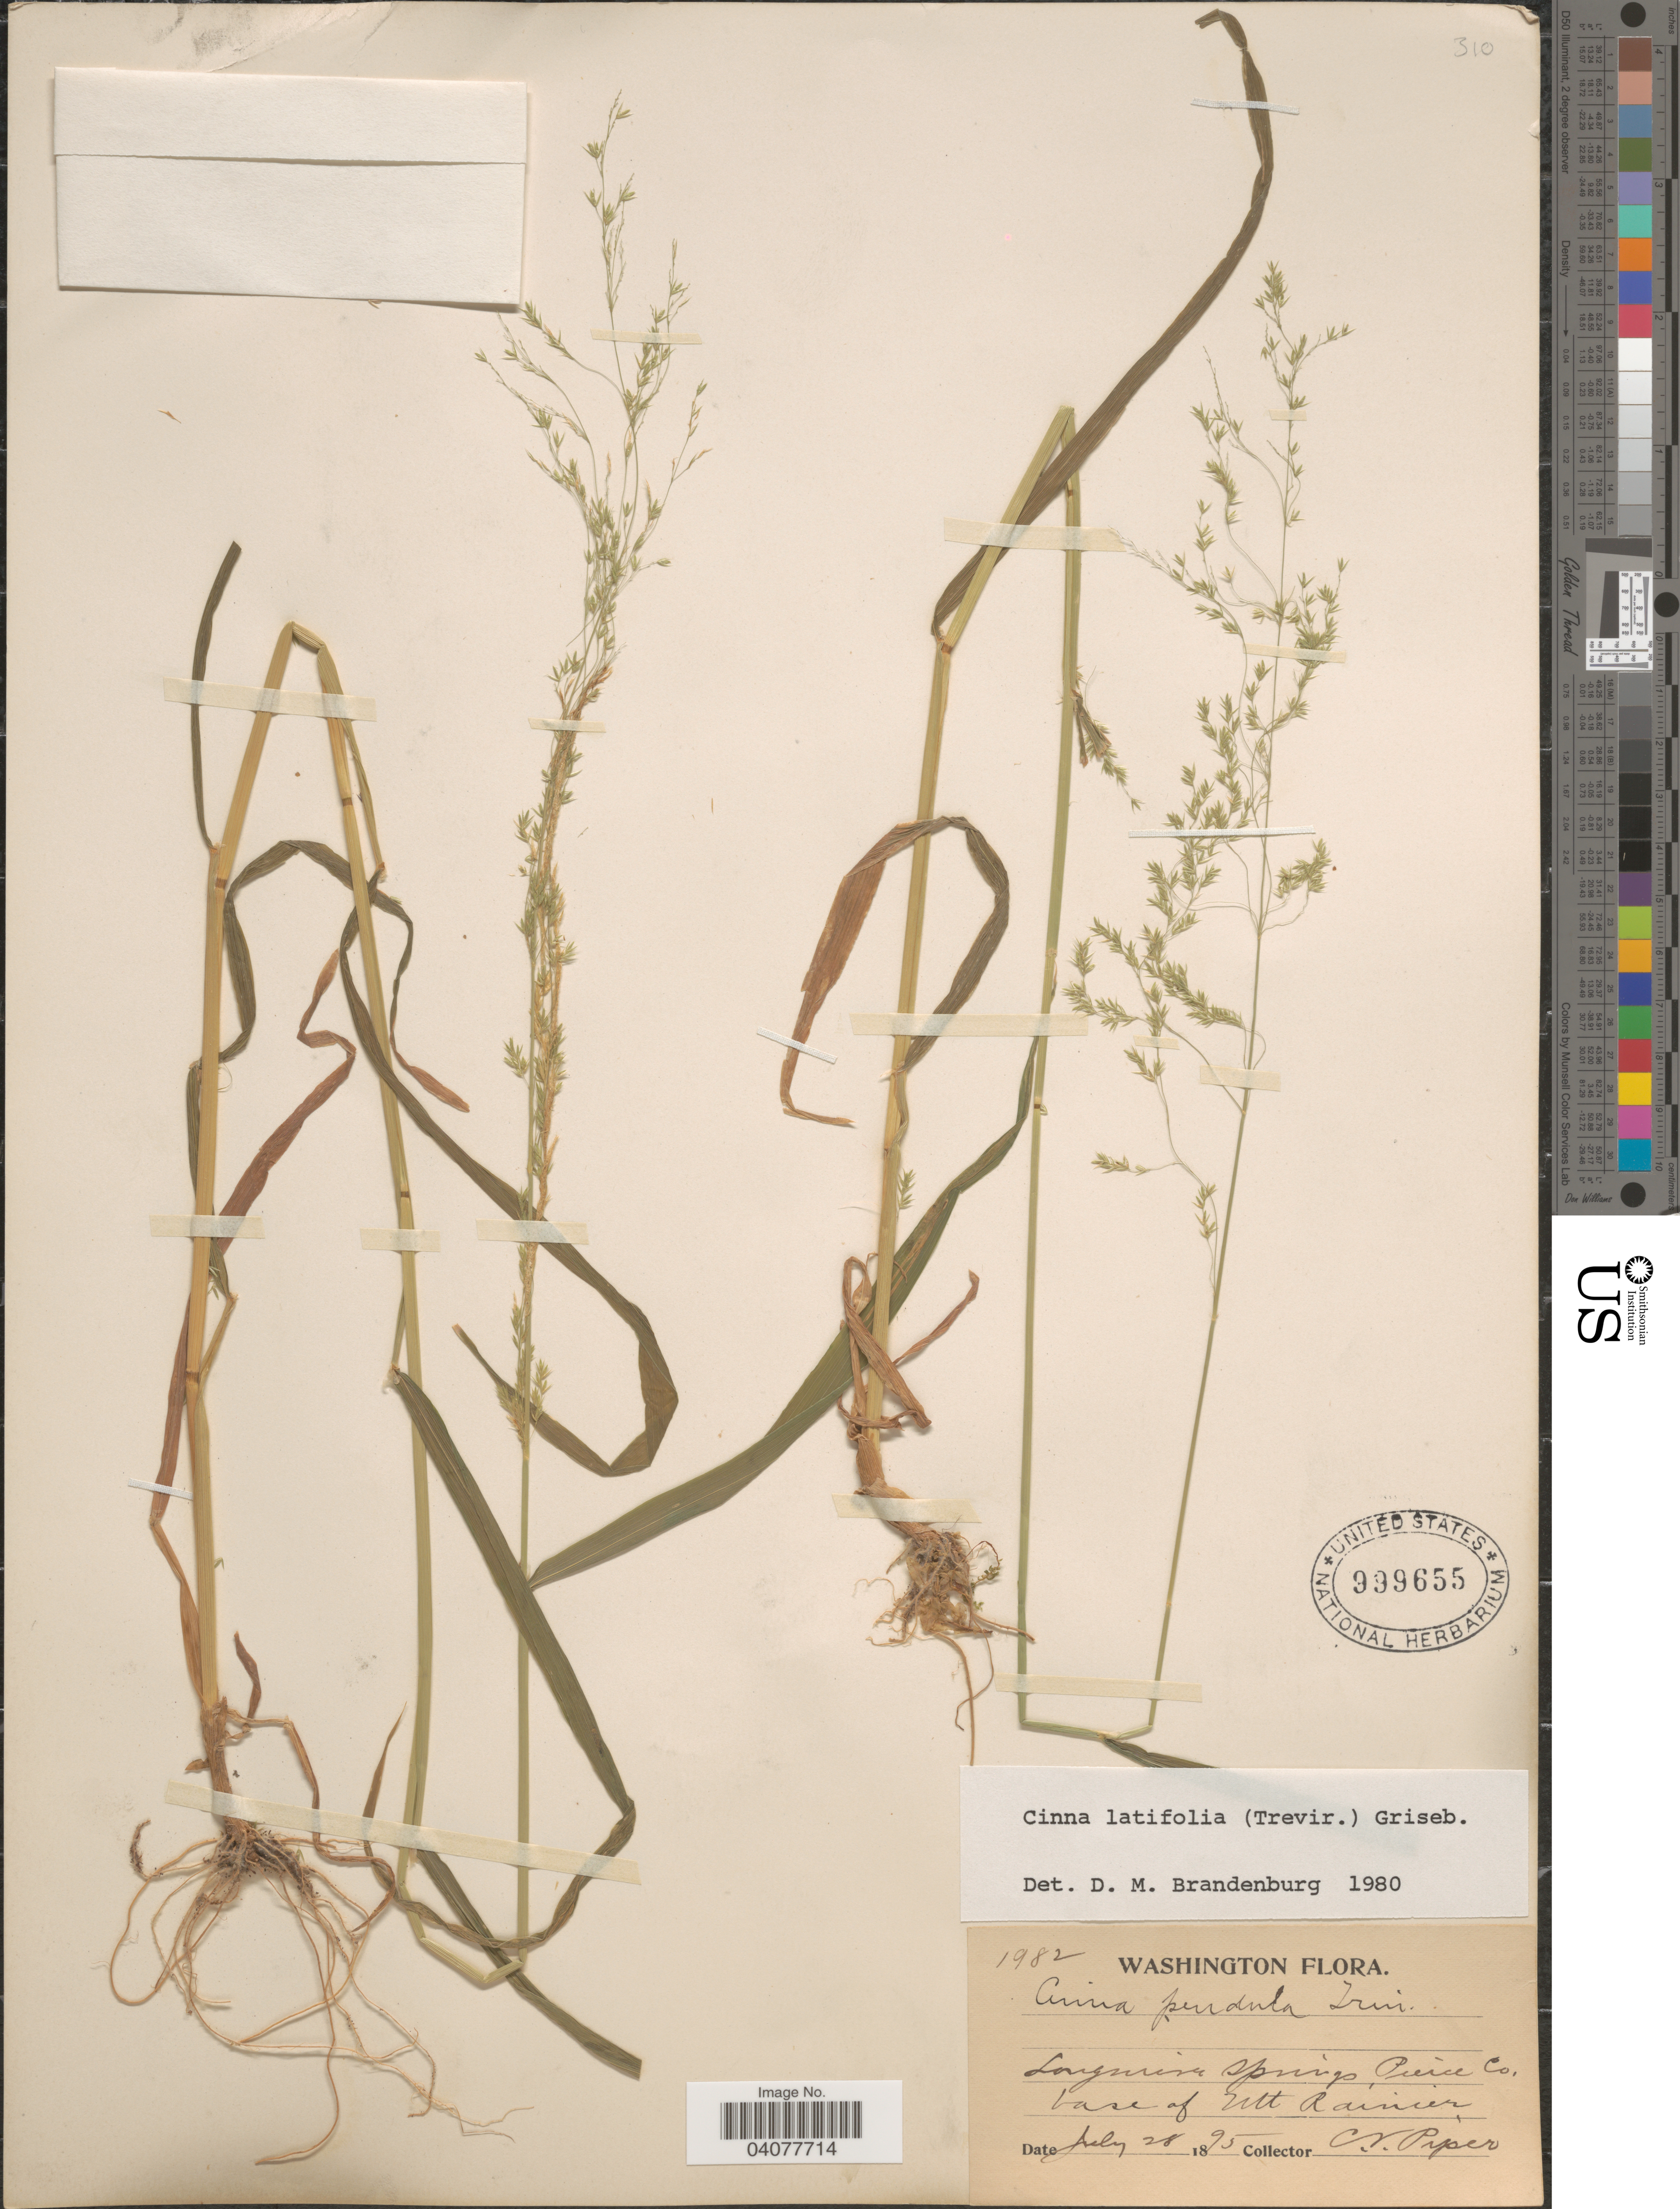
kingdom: Plantae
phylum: Tracheophyta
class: Liliopsida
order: Poales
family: Poaceae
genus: Cinna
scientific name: Cinna latifolia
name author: (Trevir. ex Goeppert) Griseb.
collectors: C. V. Piper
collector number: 1982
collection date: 1895-07-28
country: United States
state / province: Washington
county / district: Pierce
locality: Longmire Springs, Pierce Co. Base of Mt Rainier.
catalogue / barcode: US 999655